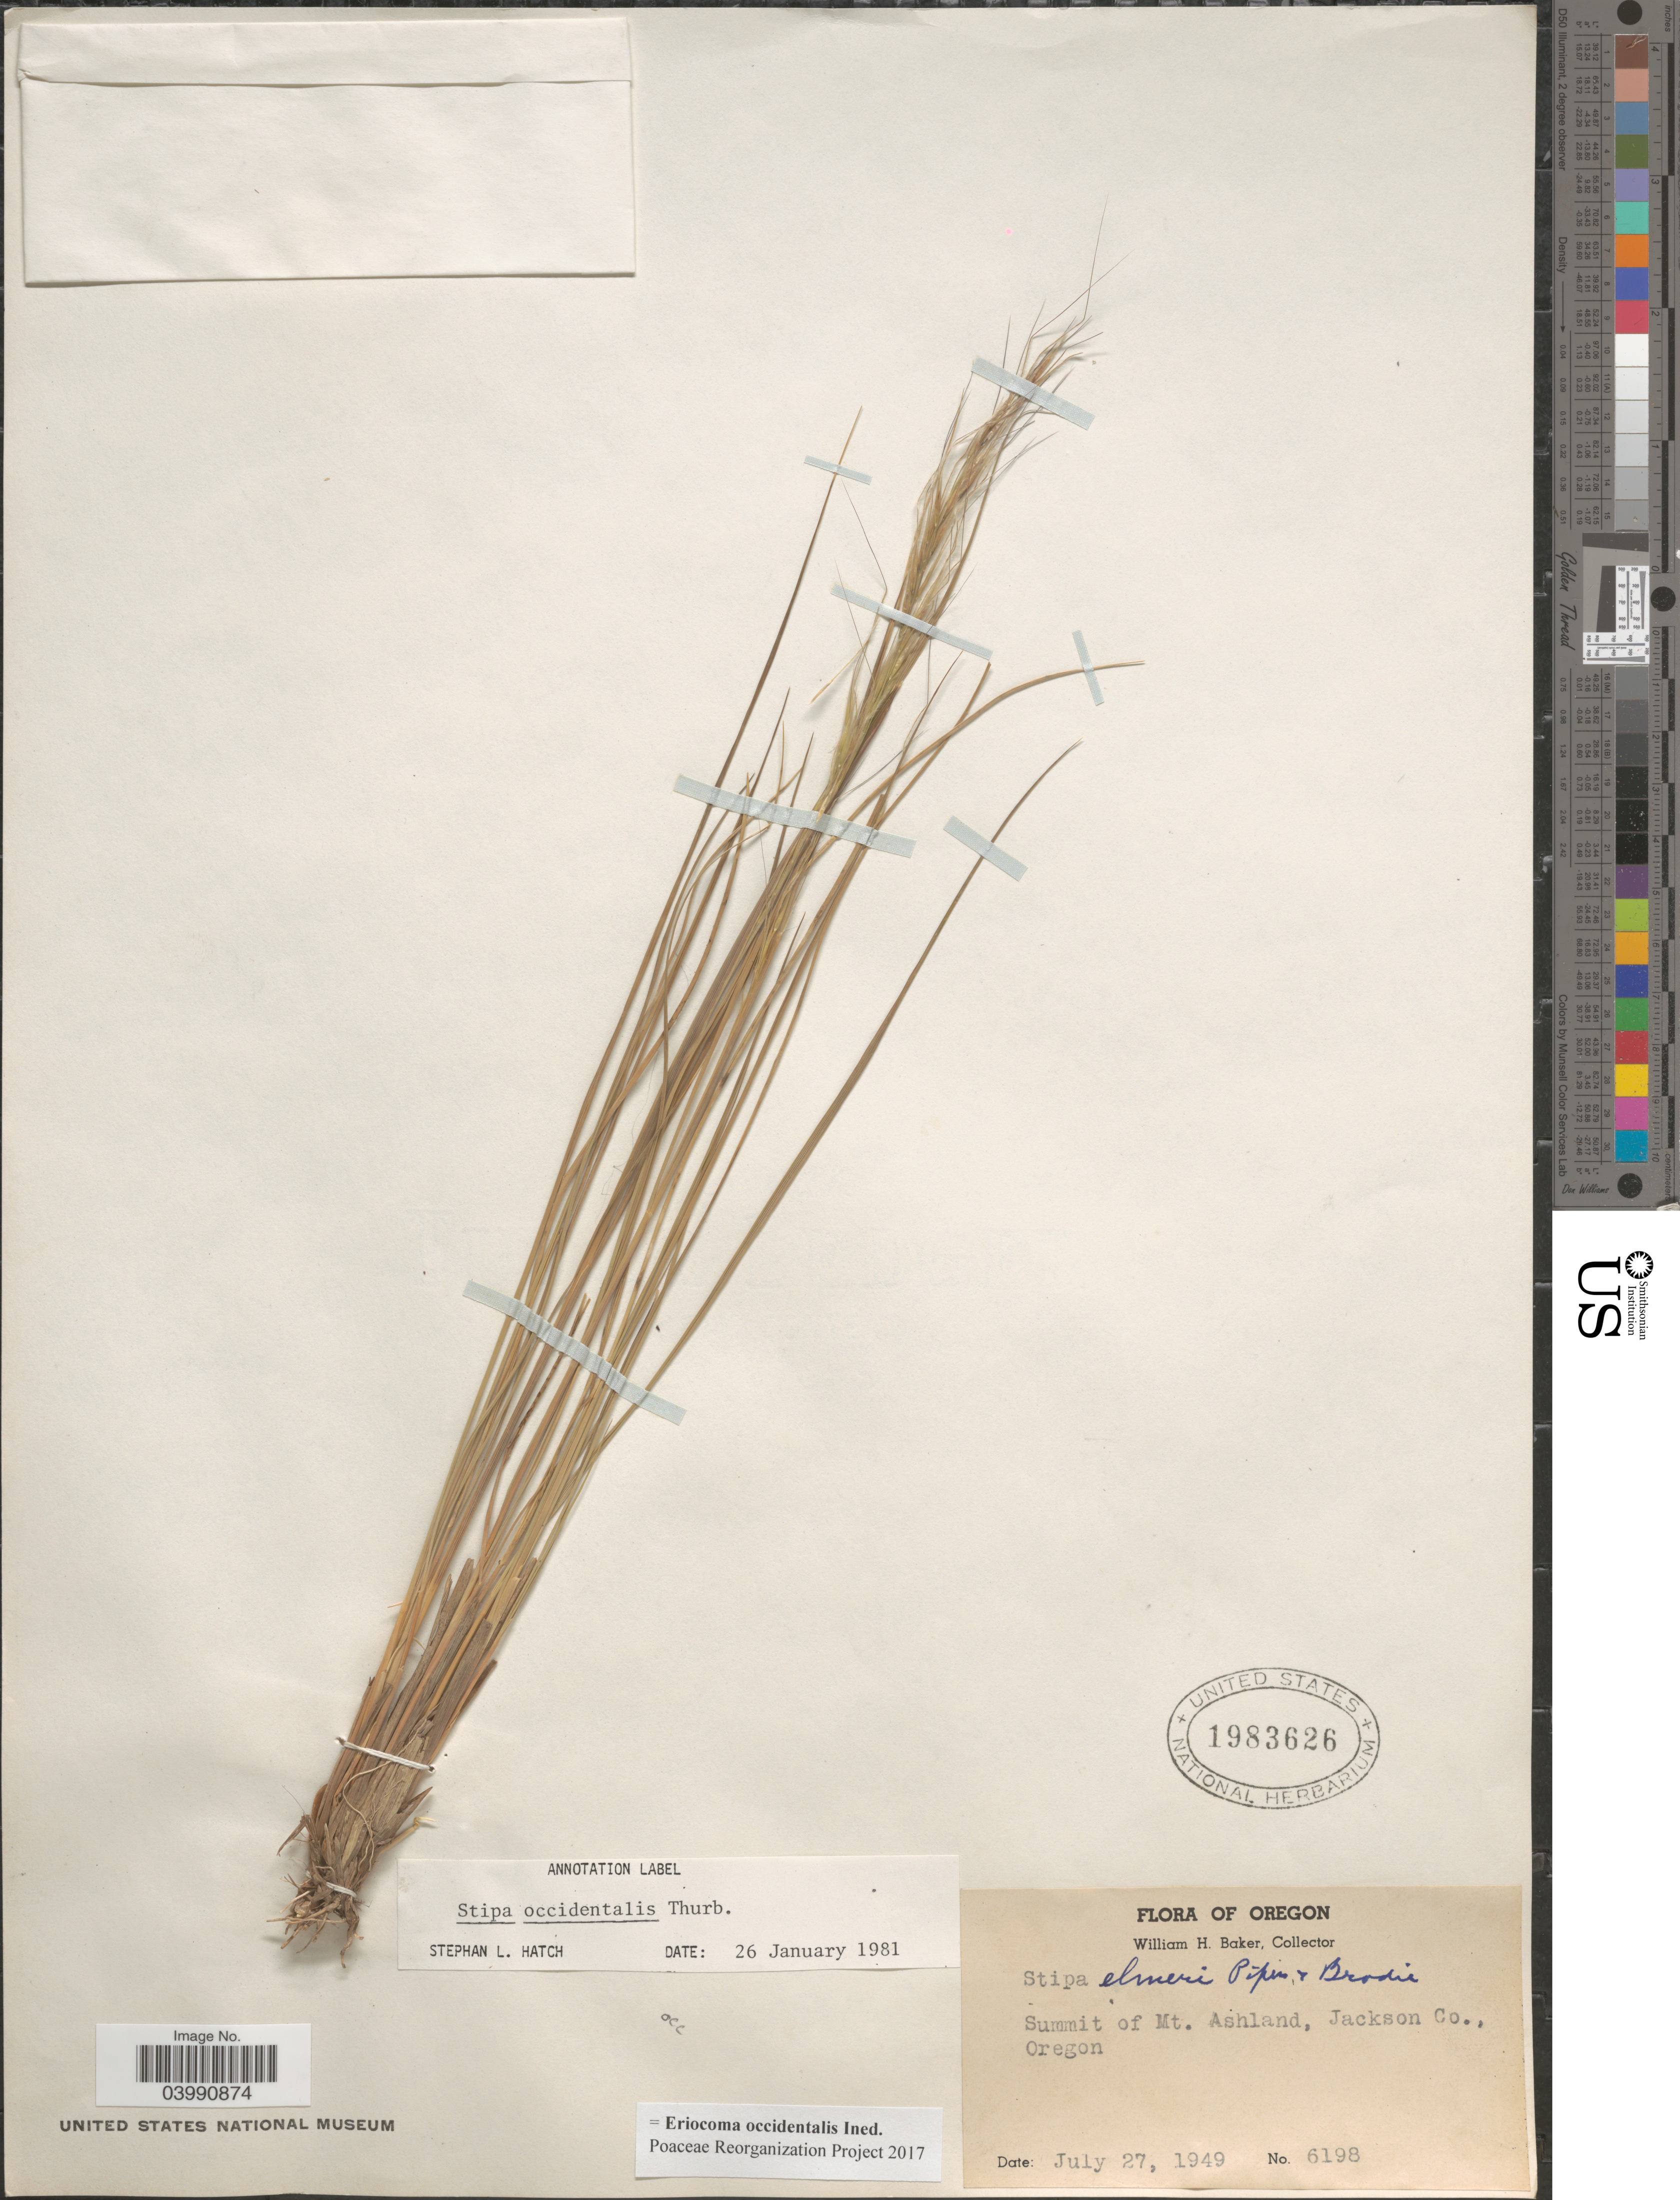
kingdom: Plantae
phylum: Tracheophyta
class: Liliopsida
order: Poales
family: Poaceae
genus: Eriocoma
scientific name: Eriocoma occidentalis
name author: (Thurb. ex S. Watson) Romasch.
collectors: W. H. Baker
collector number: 6198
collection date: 1949-07-27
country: United States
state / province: Oregon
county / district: Jackson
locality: Summit of Mt. Ashland, Jackson Co.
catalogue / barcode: US 1983626